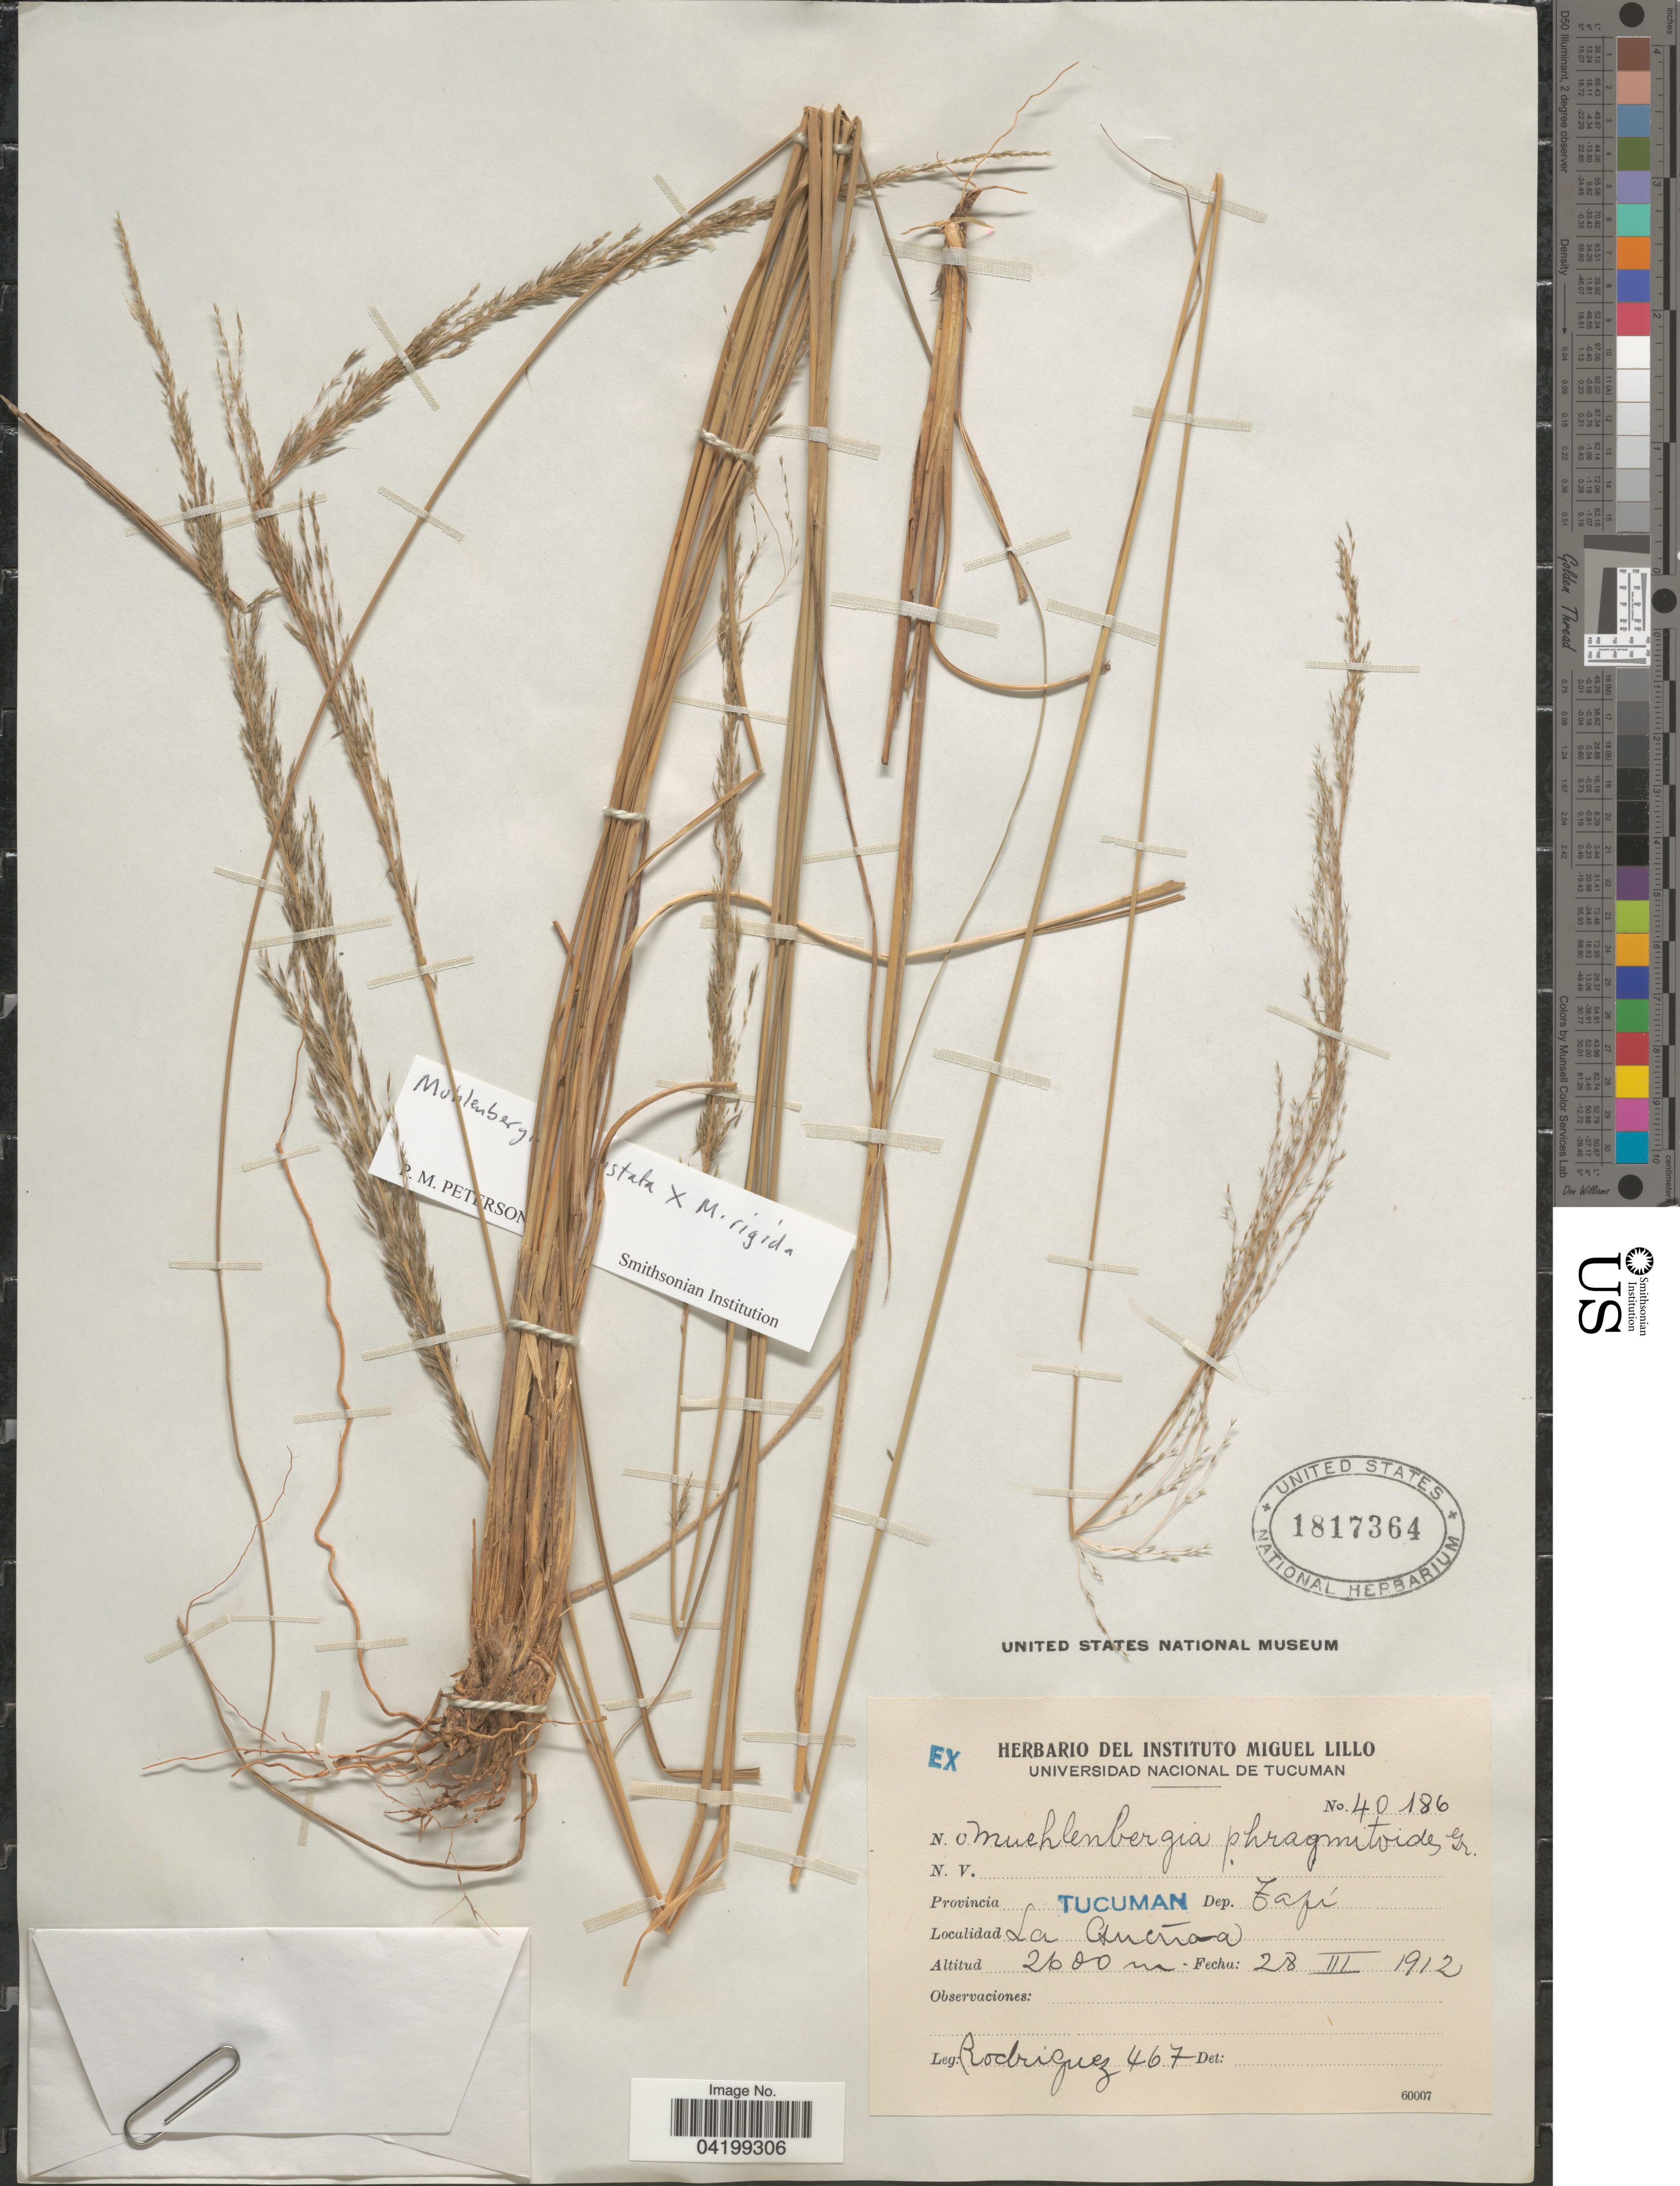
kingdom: Plantae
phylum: Tracheophyta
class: Liliopsida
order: Poales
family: Poaceae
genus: Muhlenbergia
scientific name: Muhlenbergia angustata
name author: (J. Presl) Kunth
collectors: Rodriguez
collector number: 467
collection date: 1912-03-28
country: Argentina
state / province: Tucuman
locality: Dep. Tafí. La Ancernoa [interpreted].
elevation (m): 2600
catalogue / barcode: US 1817364